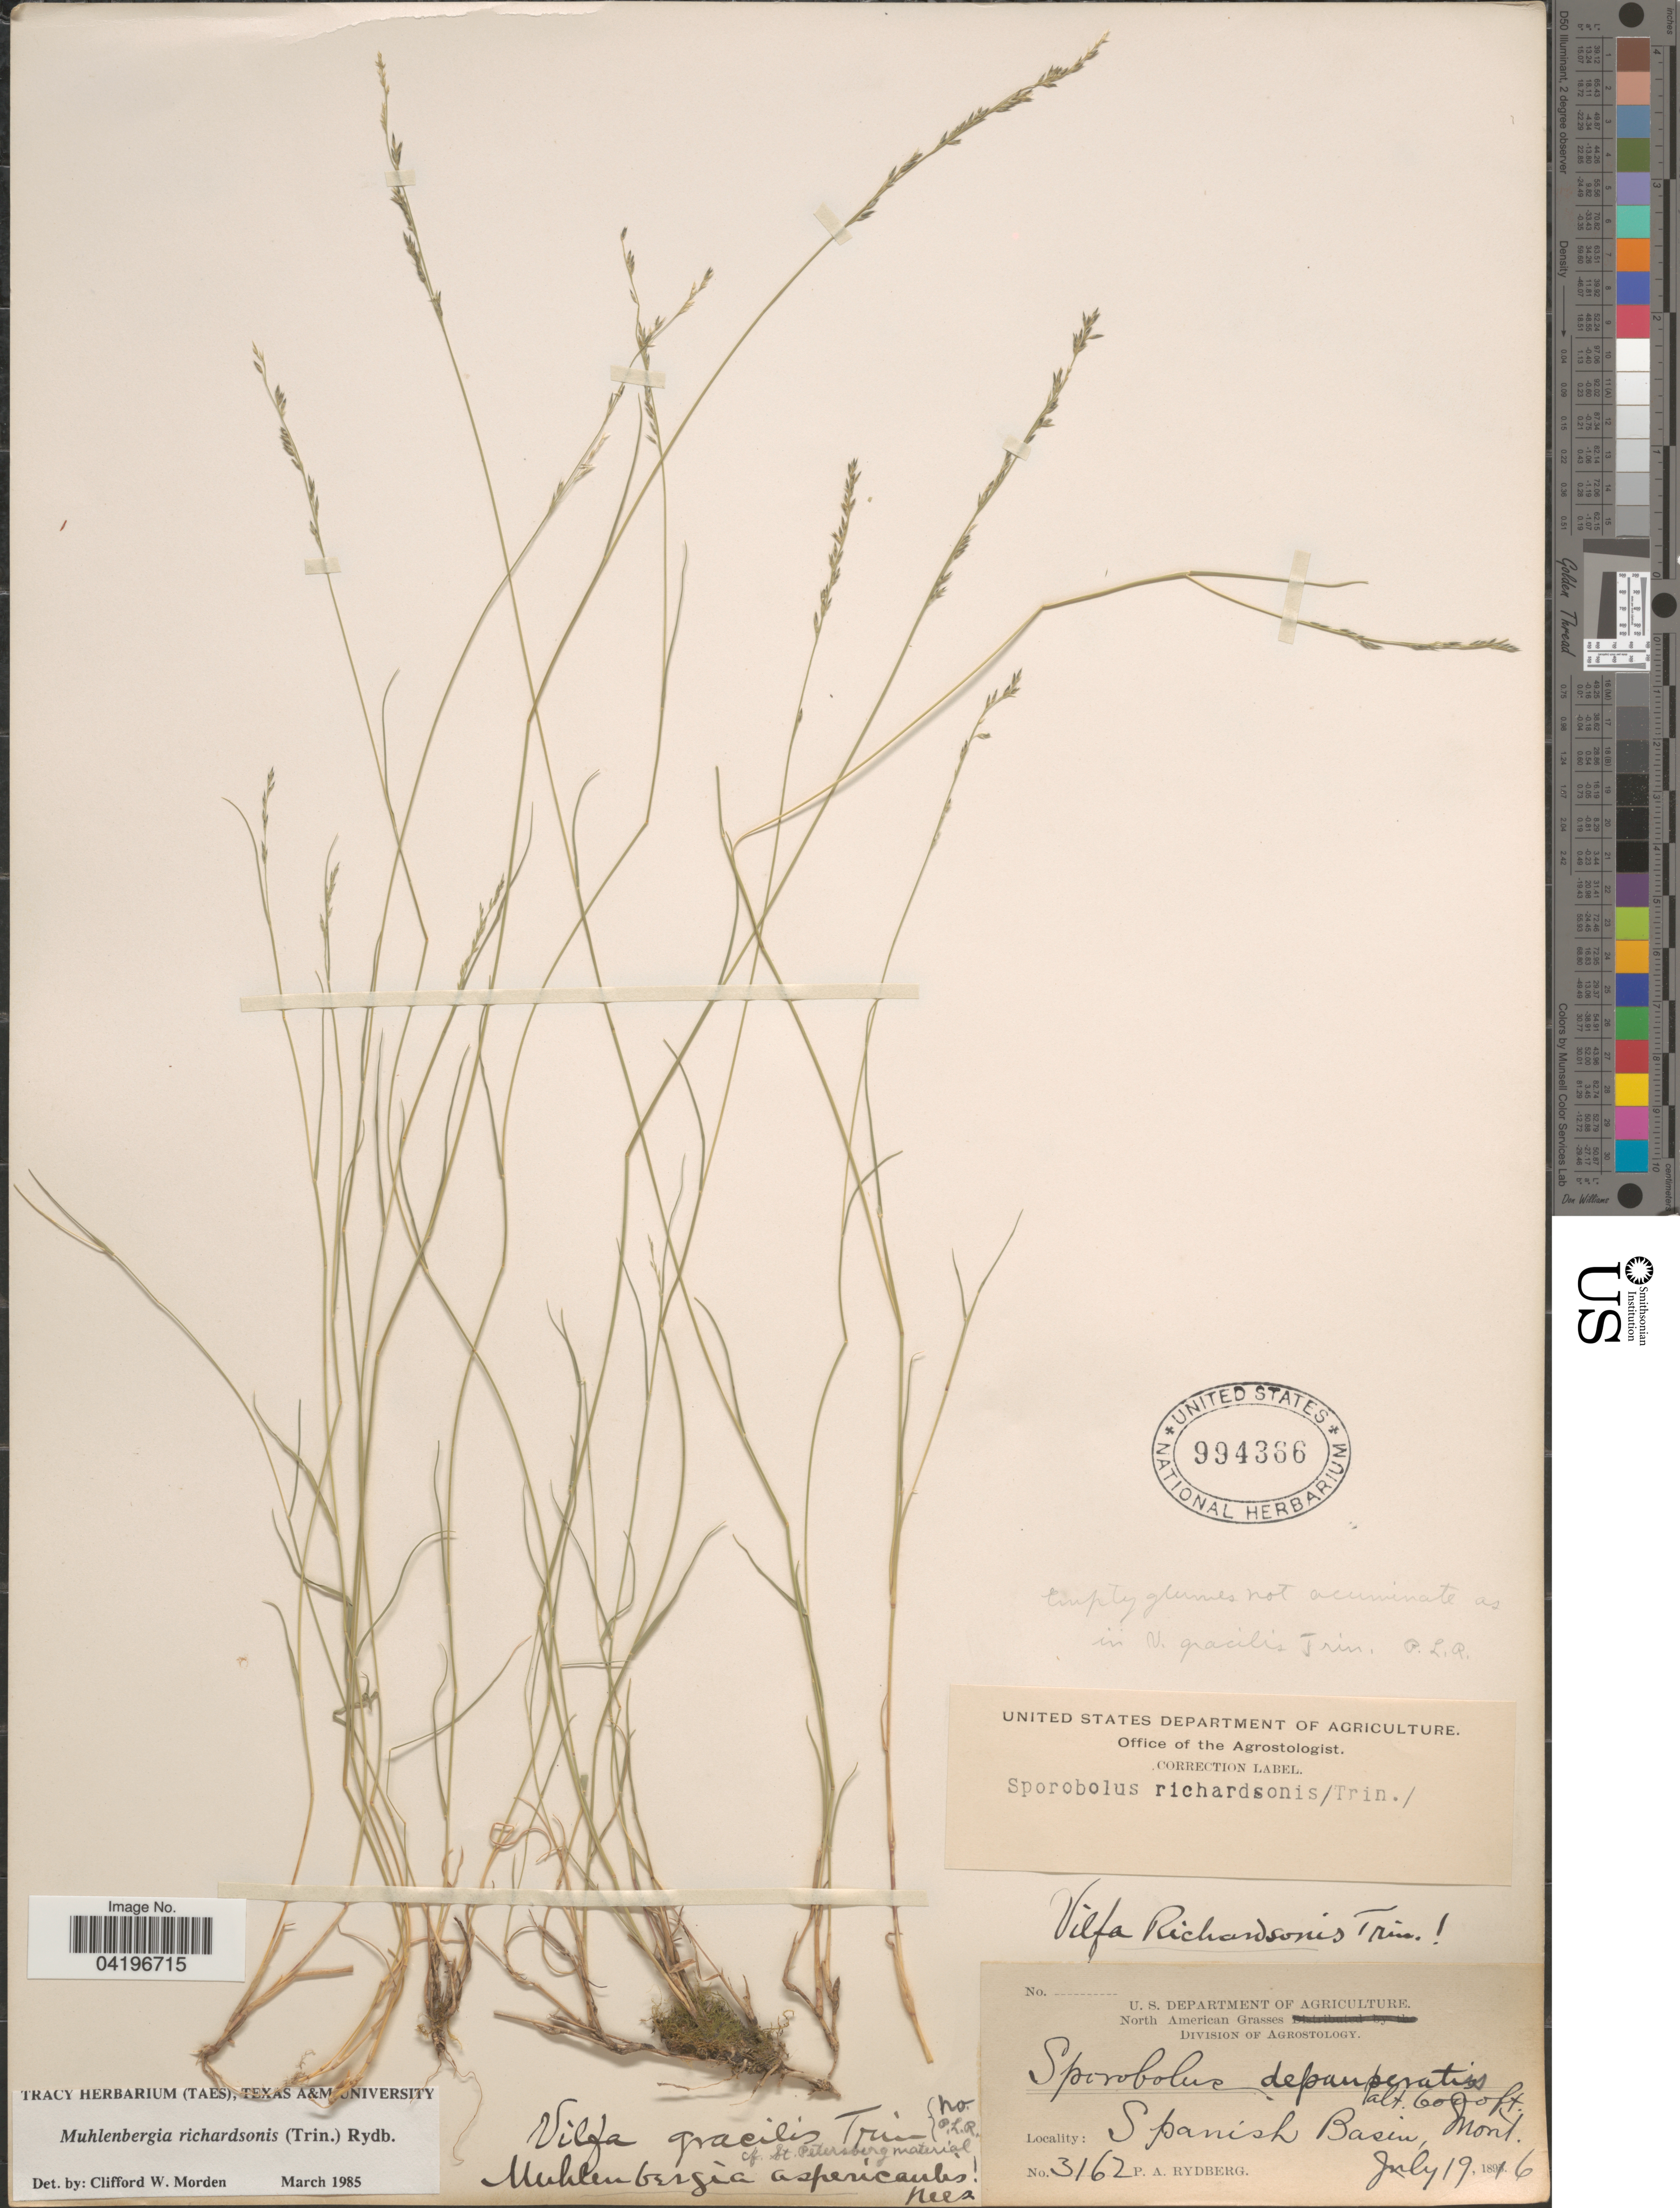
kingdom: Plantae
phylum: Tracheophyta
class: Liliopsida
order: Poales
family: Poaceae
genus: Muhlenbergia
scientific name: Muhlenbergia richardsonis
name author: (Trin.) Rydb.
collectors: P. A. Rydberg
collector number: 3162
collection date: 1896-07-19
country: United States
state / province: Montana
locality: Spanish Basin.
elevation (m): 1829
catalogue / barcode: US 994366